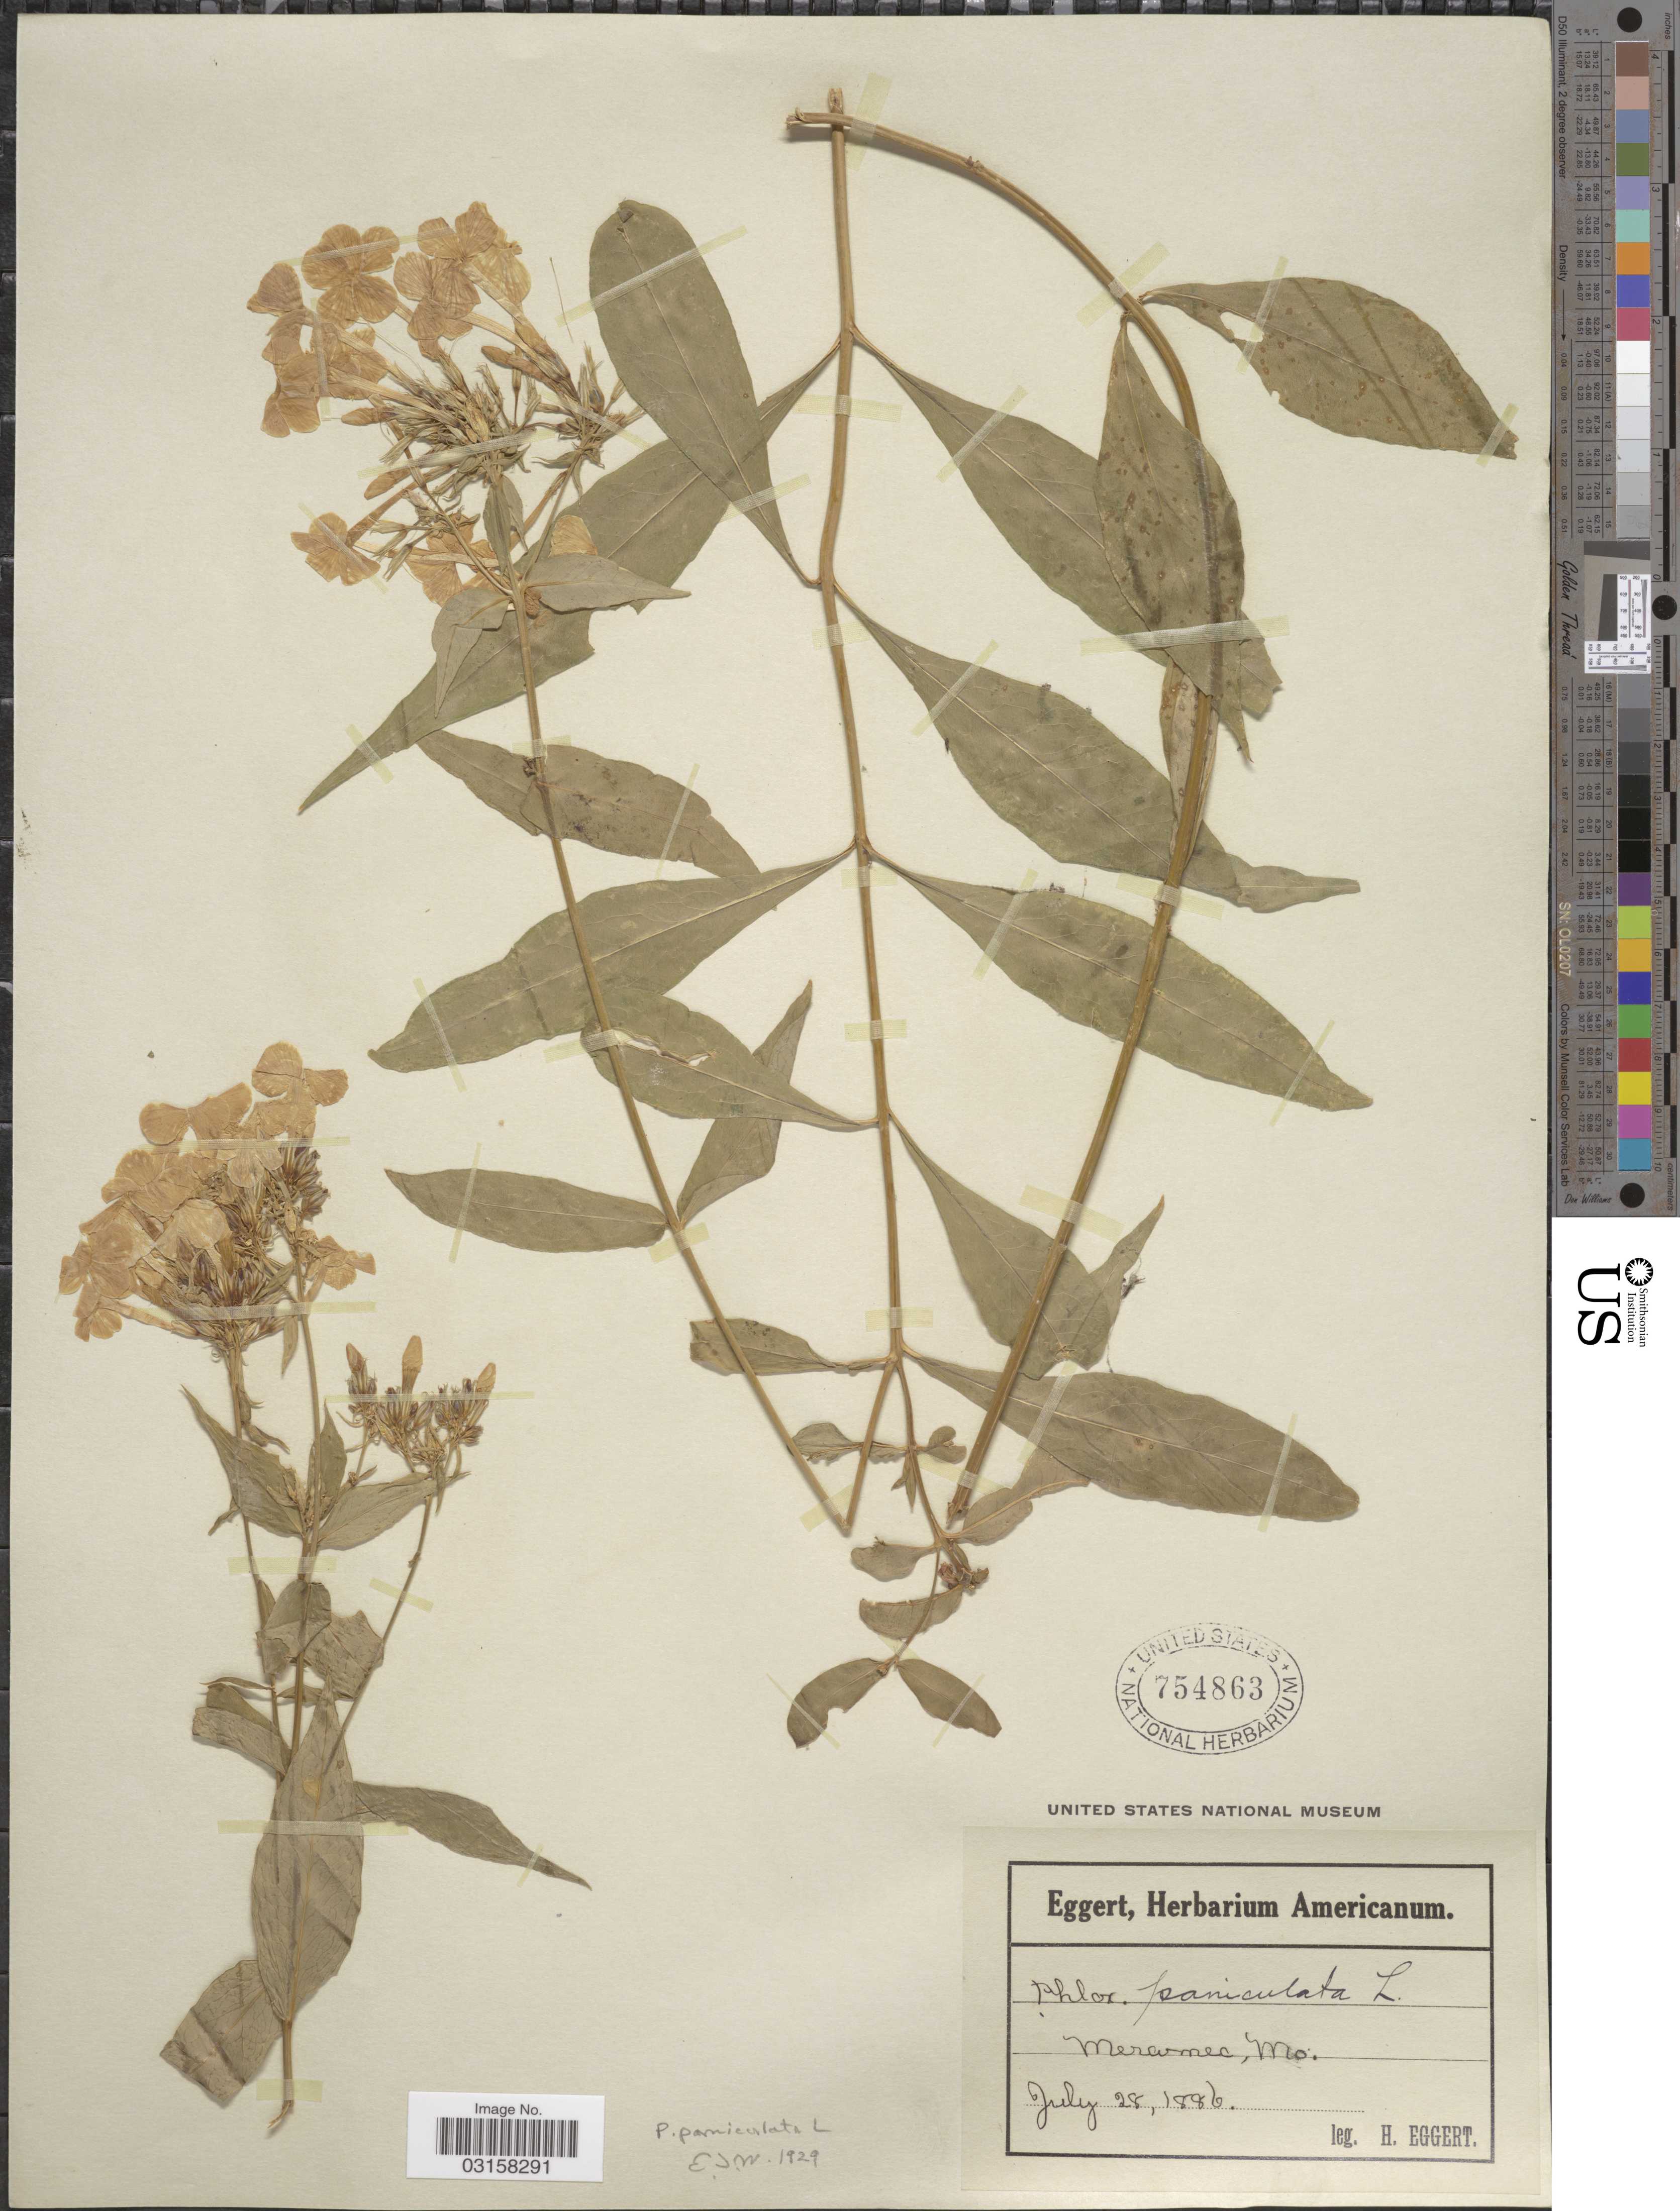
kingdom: Plantae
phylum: Tracheophyta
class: Magnoliopsida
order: Ericales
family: Polemoniaceae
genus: Phlox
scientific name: Phlox paniculata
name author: L.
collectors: H. Eggert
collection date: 1886-07-28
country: United States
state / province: Missouri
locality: Meramec, Mo.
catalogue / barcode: US 754863